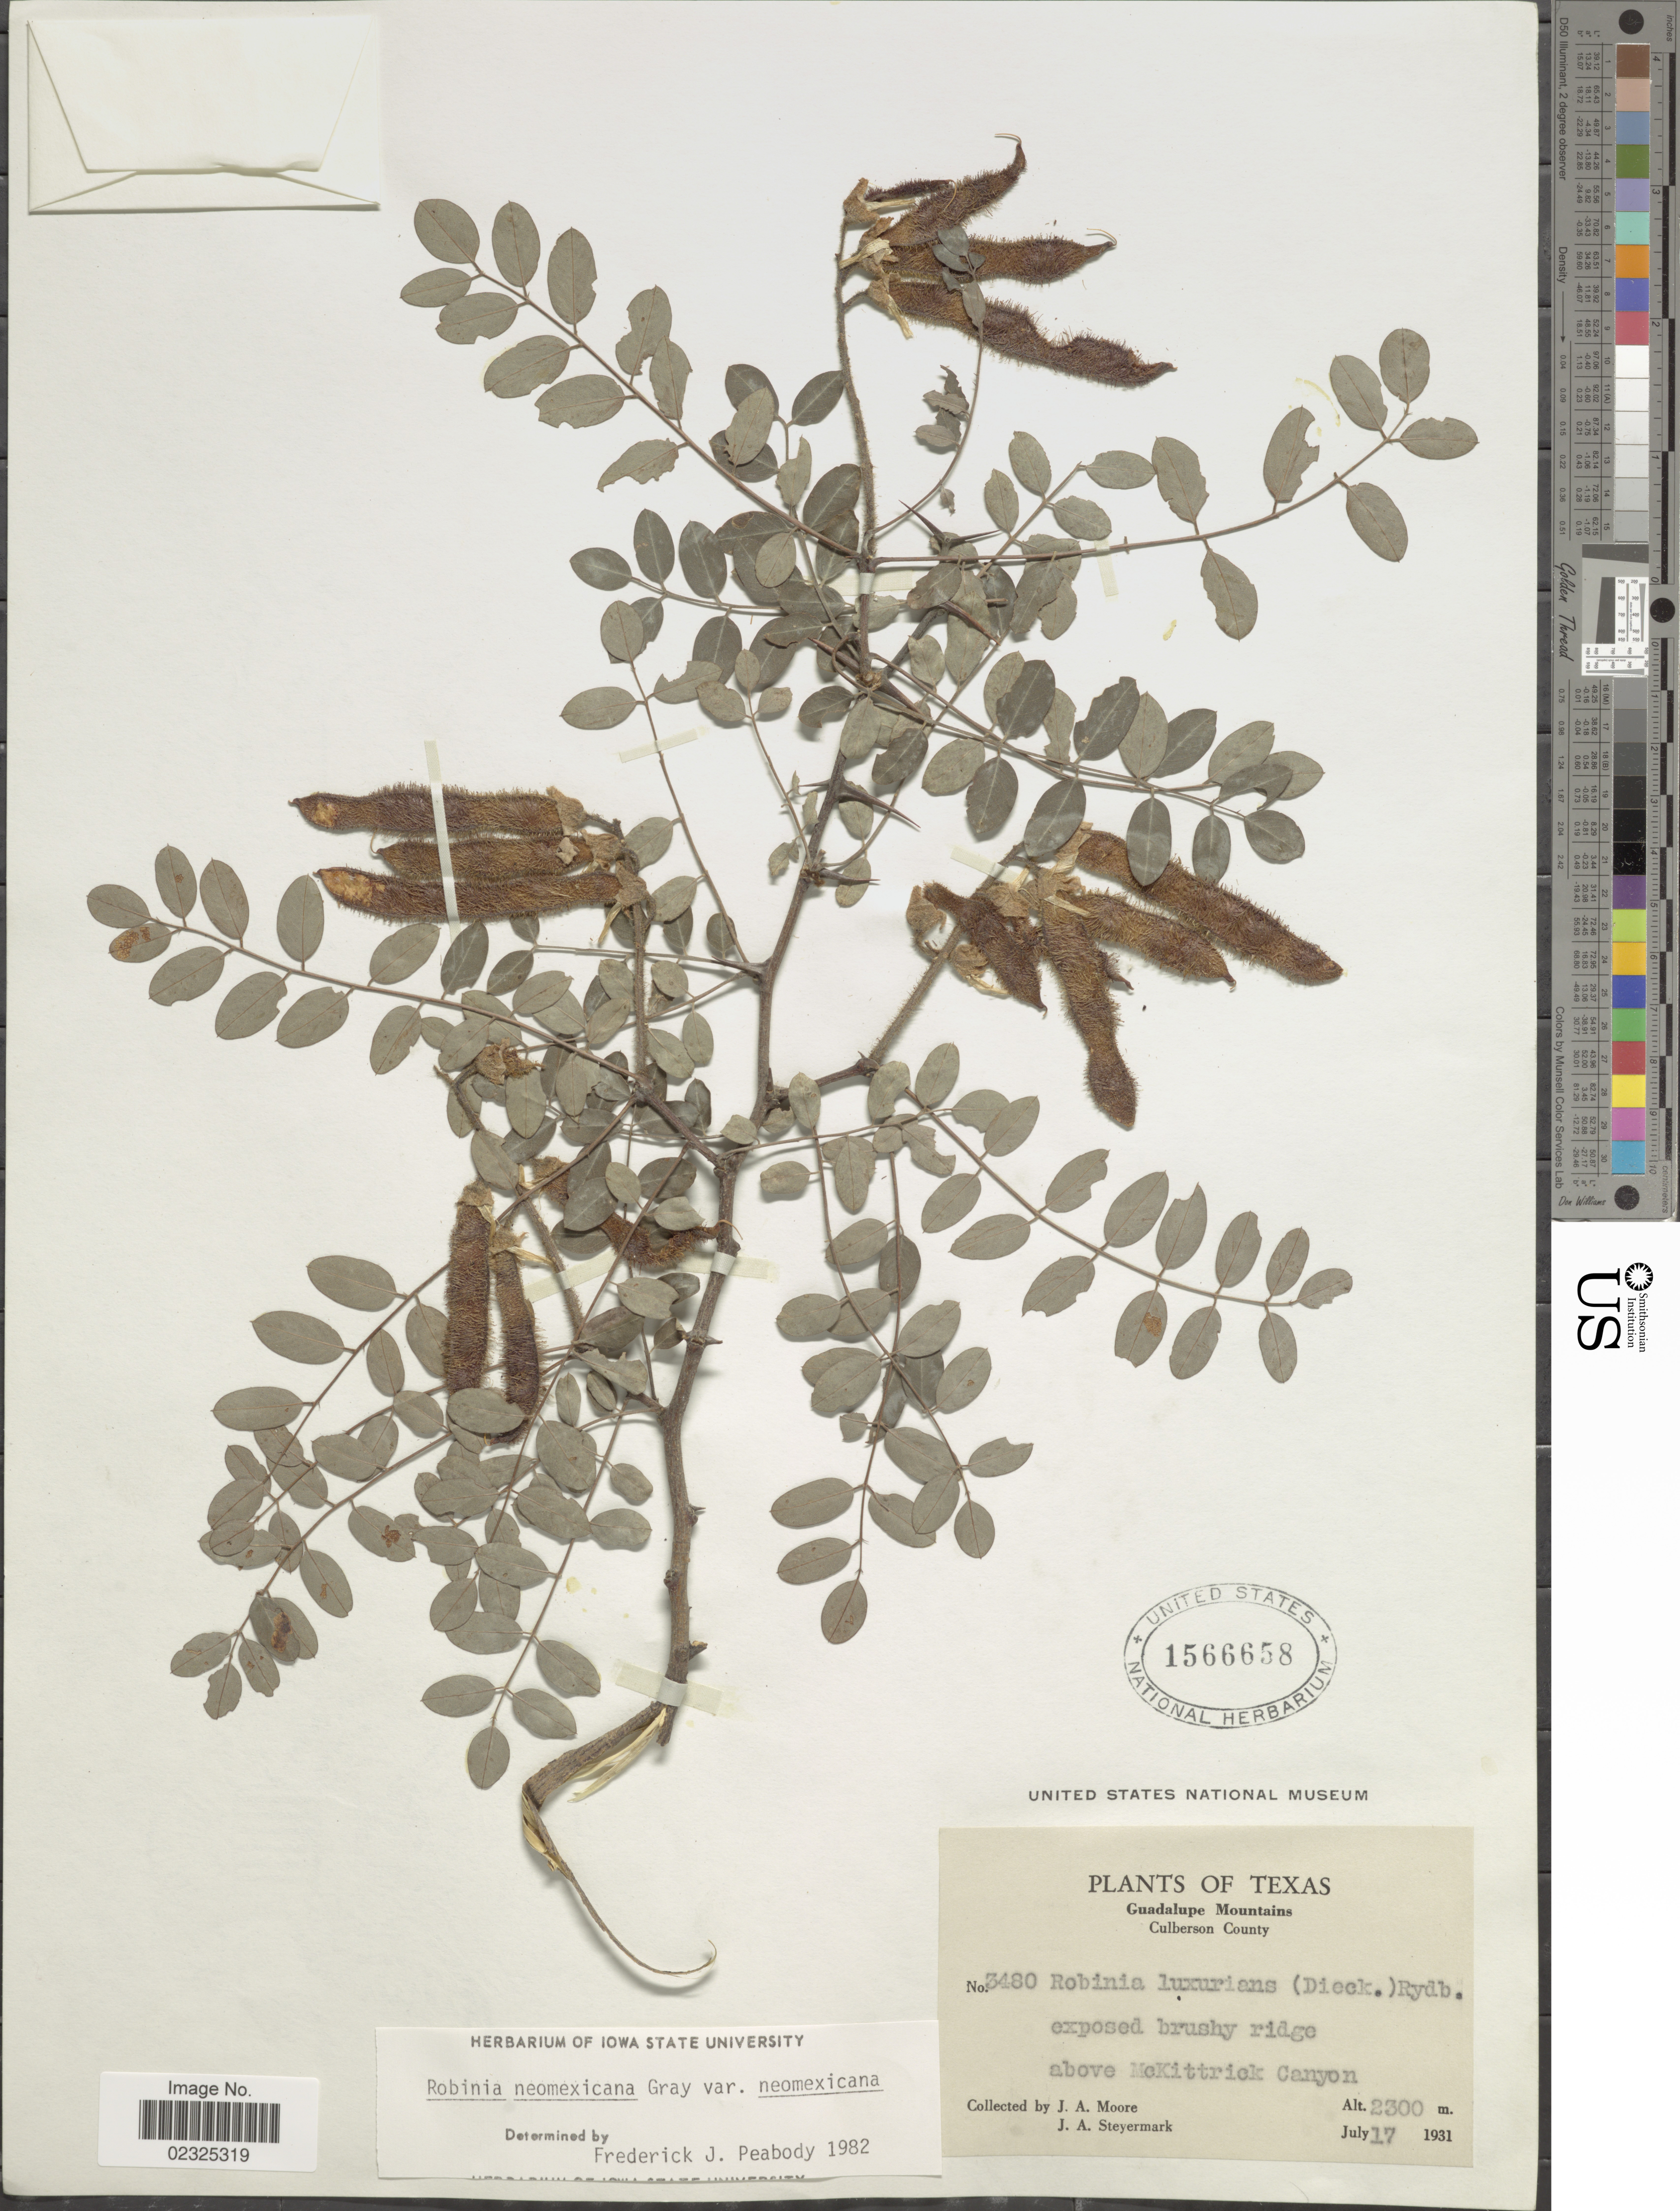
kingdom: Plantae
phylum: Tracheophyta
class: Magnoliopsida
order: Fabales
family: Fabaceae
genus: Robinia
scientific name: Robinia neomexicana var. neomexicana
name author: A. Gray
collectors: J. A. Moore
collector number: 3480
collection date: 1931-07-17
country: United States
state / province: Texas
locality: Exposed brushy ridge, above McKittrick Canyon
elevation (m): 2300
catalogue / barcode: US 1566658